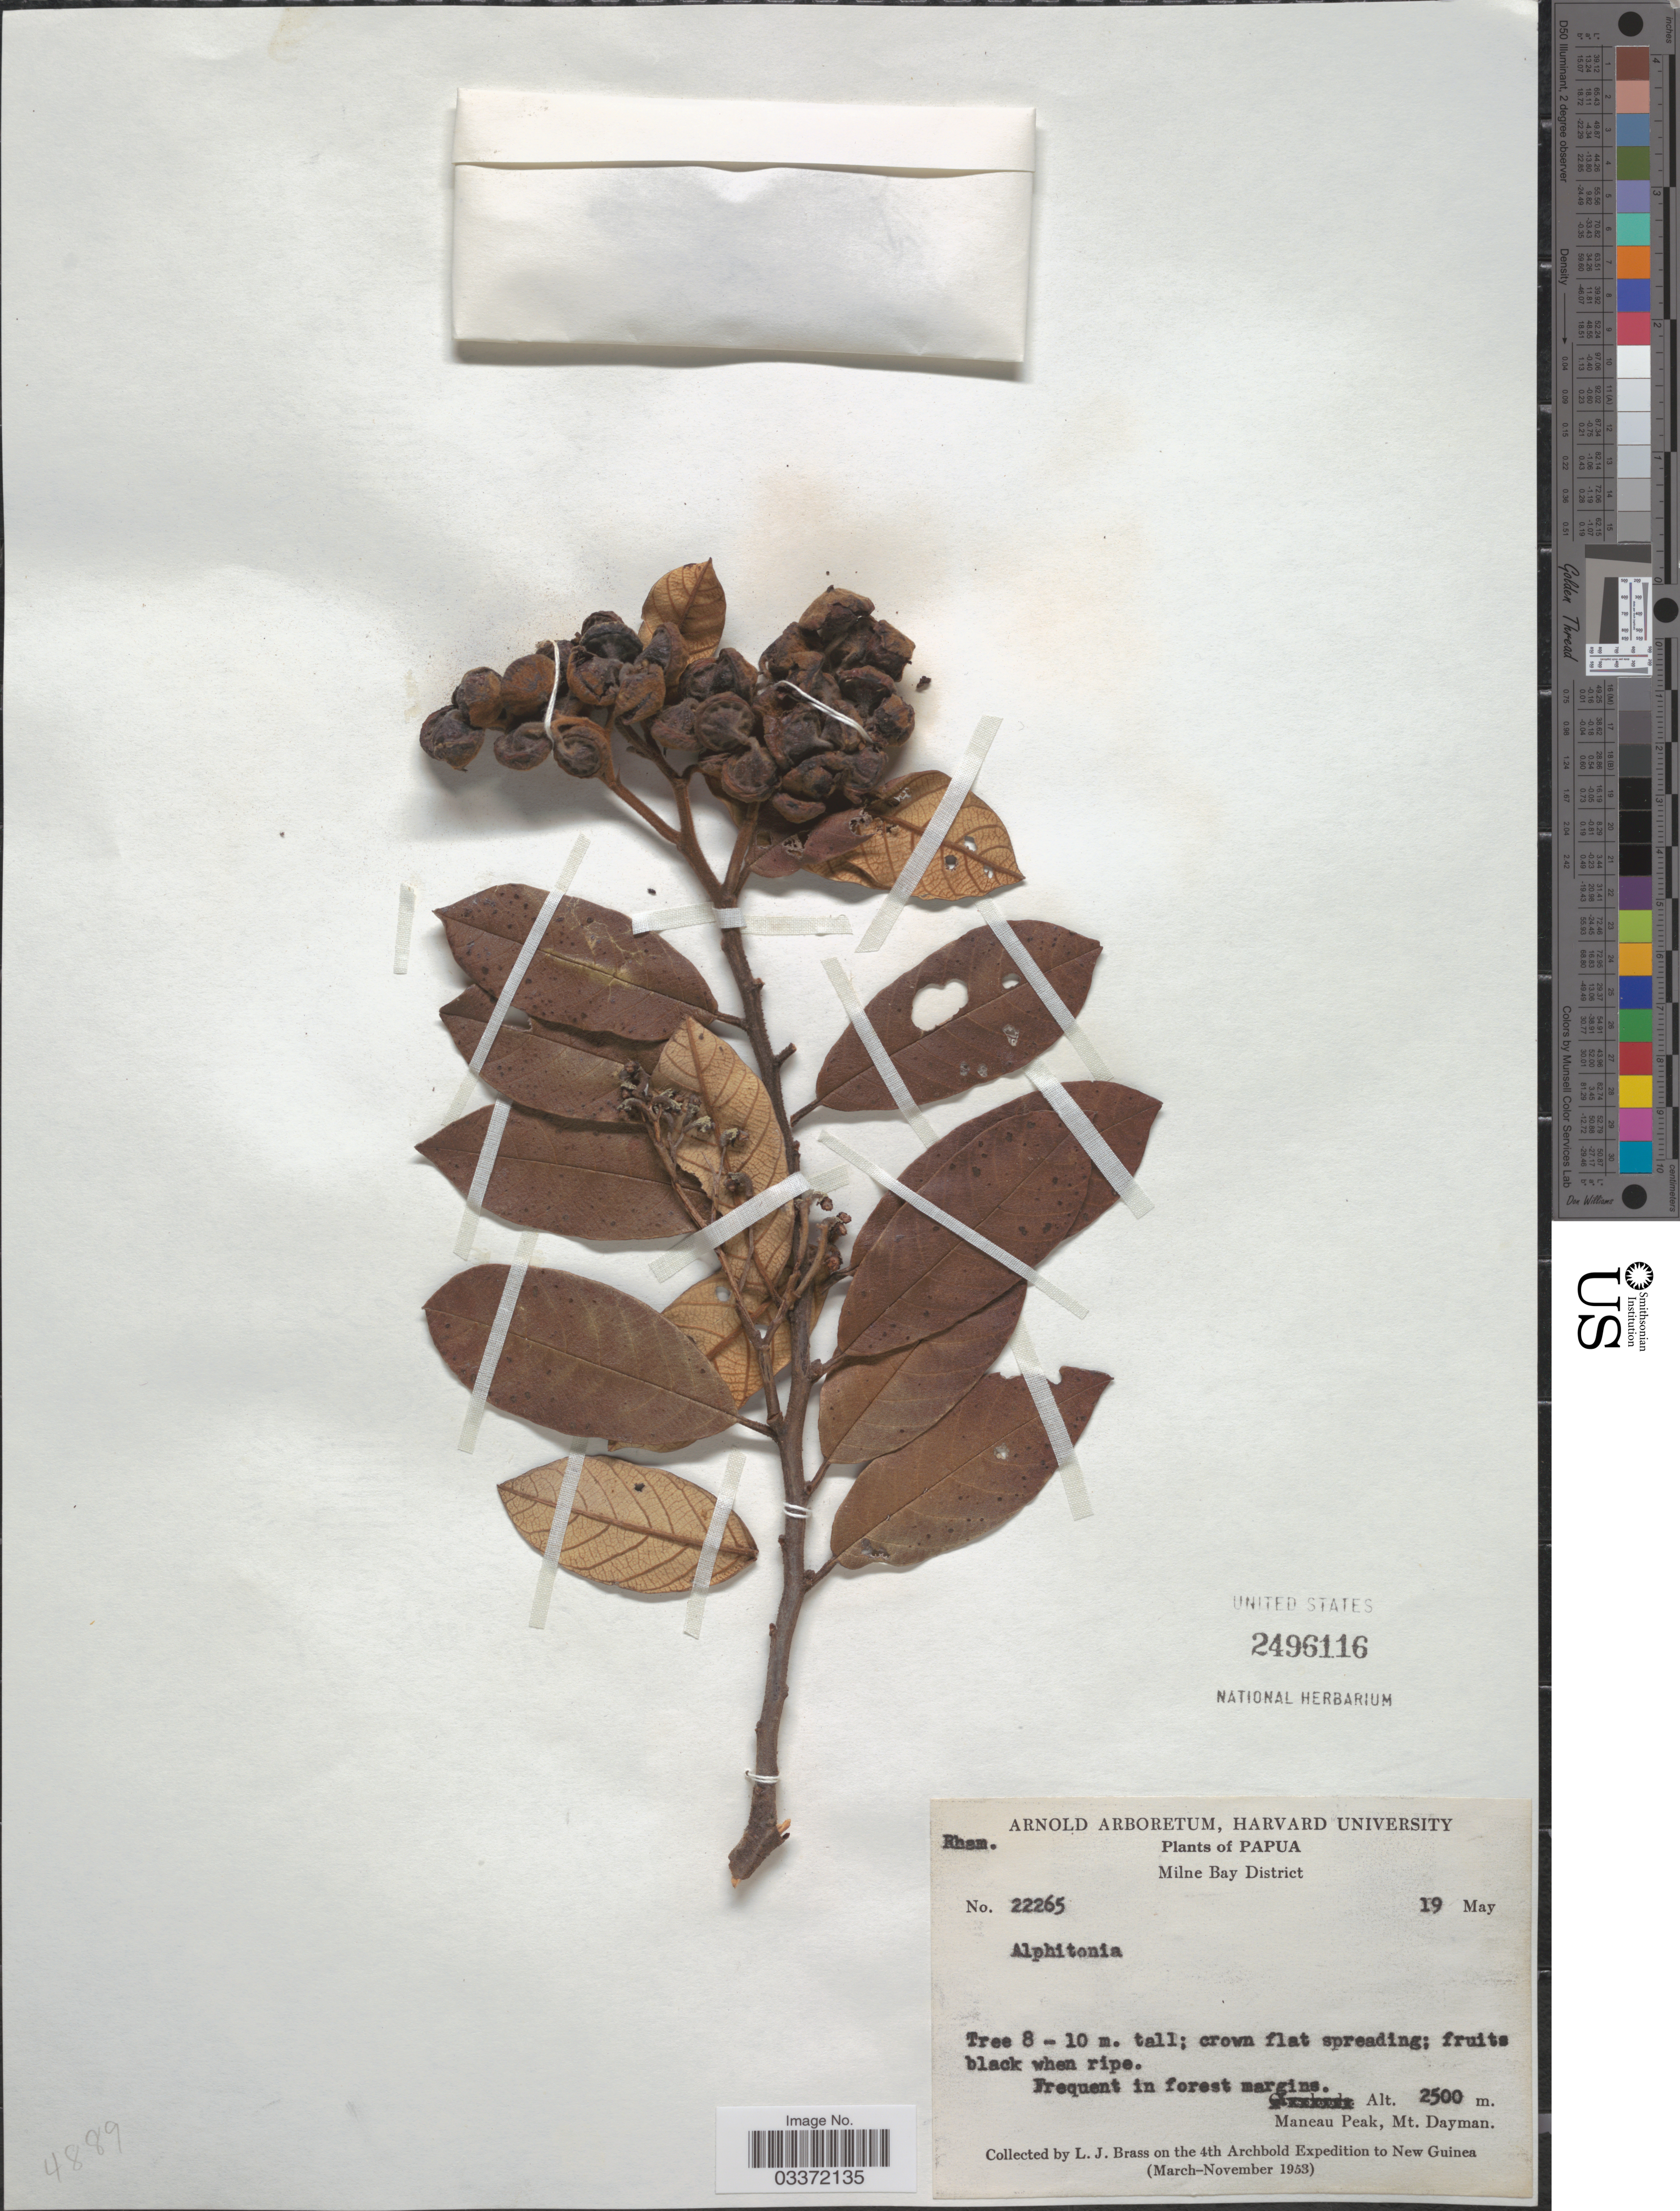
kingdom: Plantae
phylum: Tracheophyta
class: Magnoliopsida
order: Rosales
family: Rhamnaceae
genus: Alphitonia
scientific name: Alphitonia sp.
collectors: L. J. Brass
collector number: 22265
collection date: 1953-05-19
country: Papua New Guinea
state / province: Milne Bay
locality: Papua, Milne Bay District, Maneau Peak, Mt. Dayman, New Guinea.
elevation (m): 2500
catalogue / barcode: US 2496116